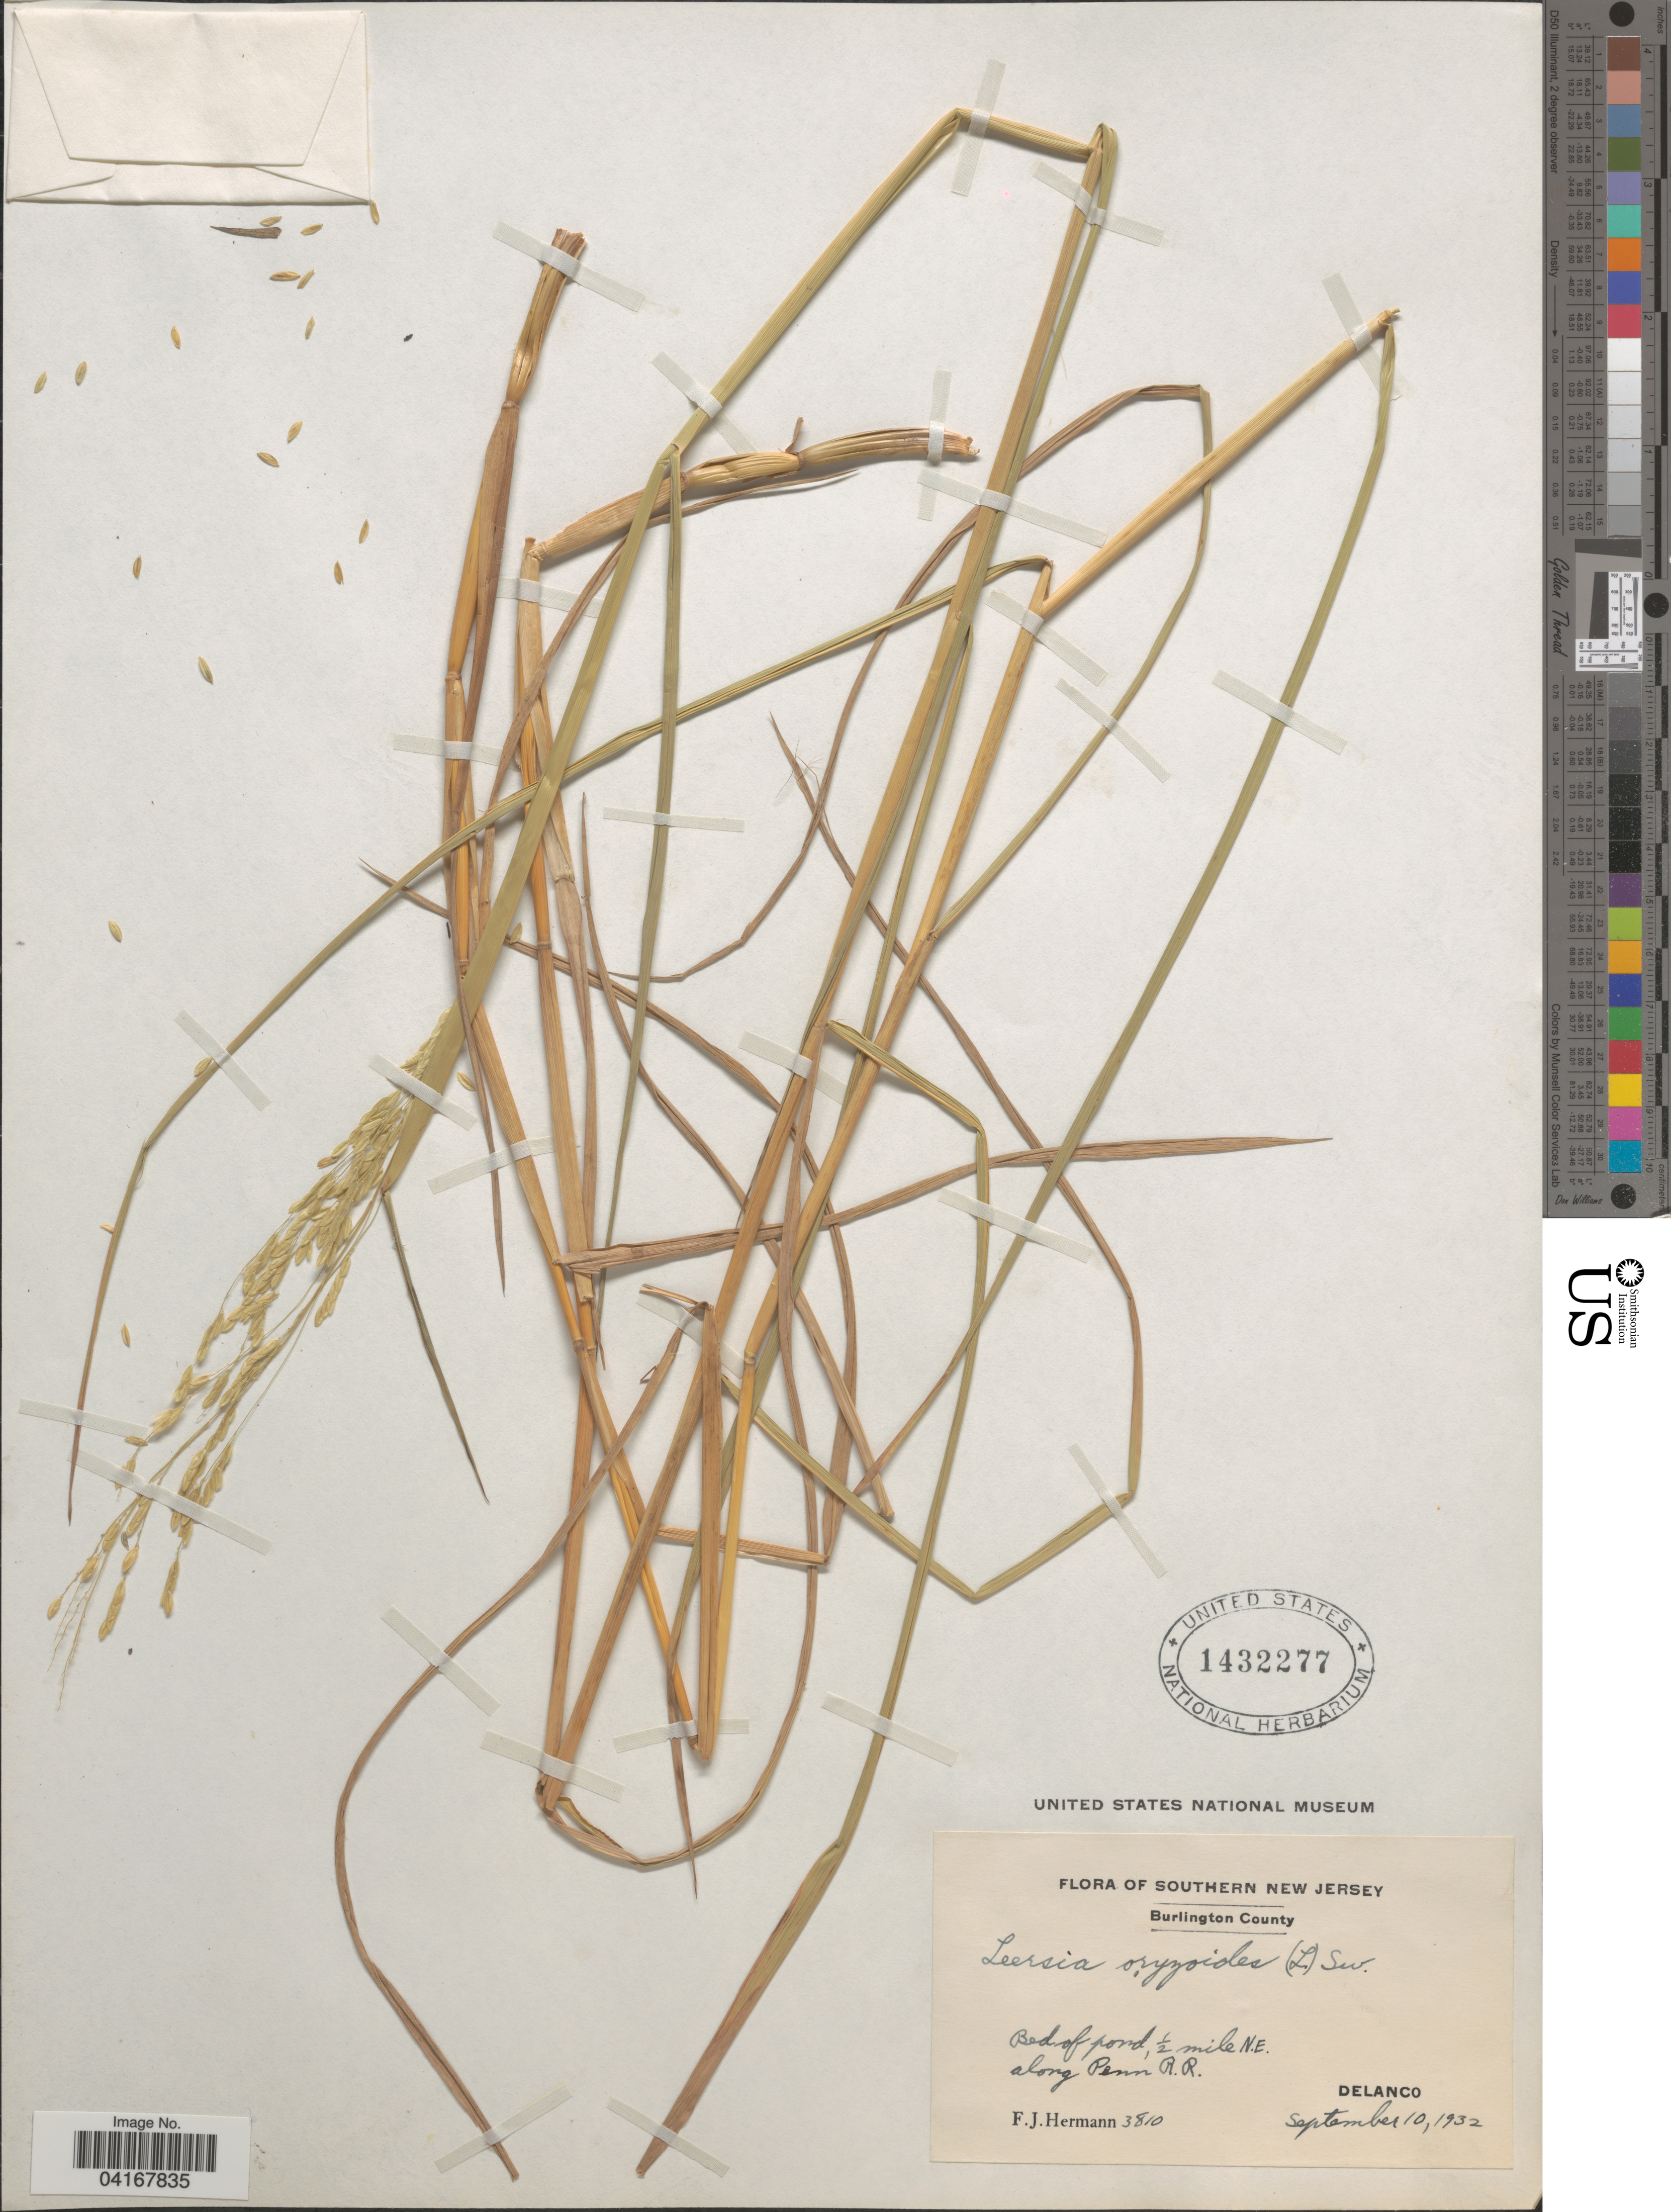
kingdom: Plantae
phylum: Tracheophyta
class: Liliopsida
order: Poales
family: Poaceae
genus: Leersia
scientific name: Leersia oryzoides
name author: (L.) Sw.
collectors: F. J. Hermann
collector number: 3810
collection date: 1932-09-10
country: United States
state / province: New Jersey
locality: Southern New Jersey. Burlington County. ½ mile N.E. along Penn R.R. Delanco.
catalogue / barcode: US 1432277